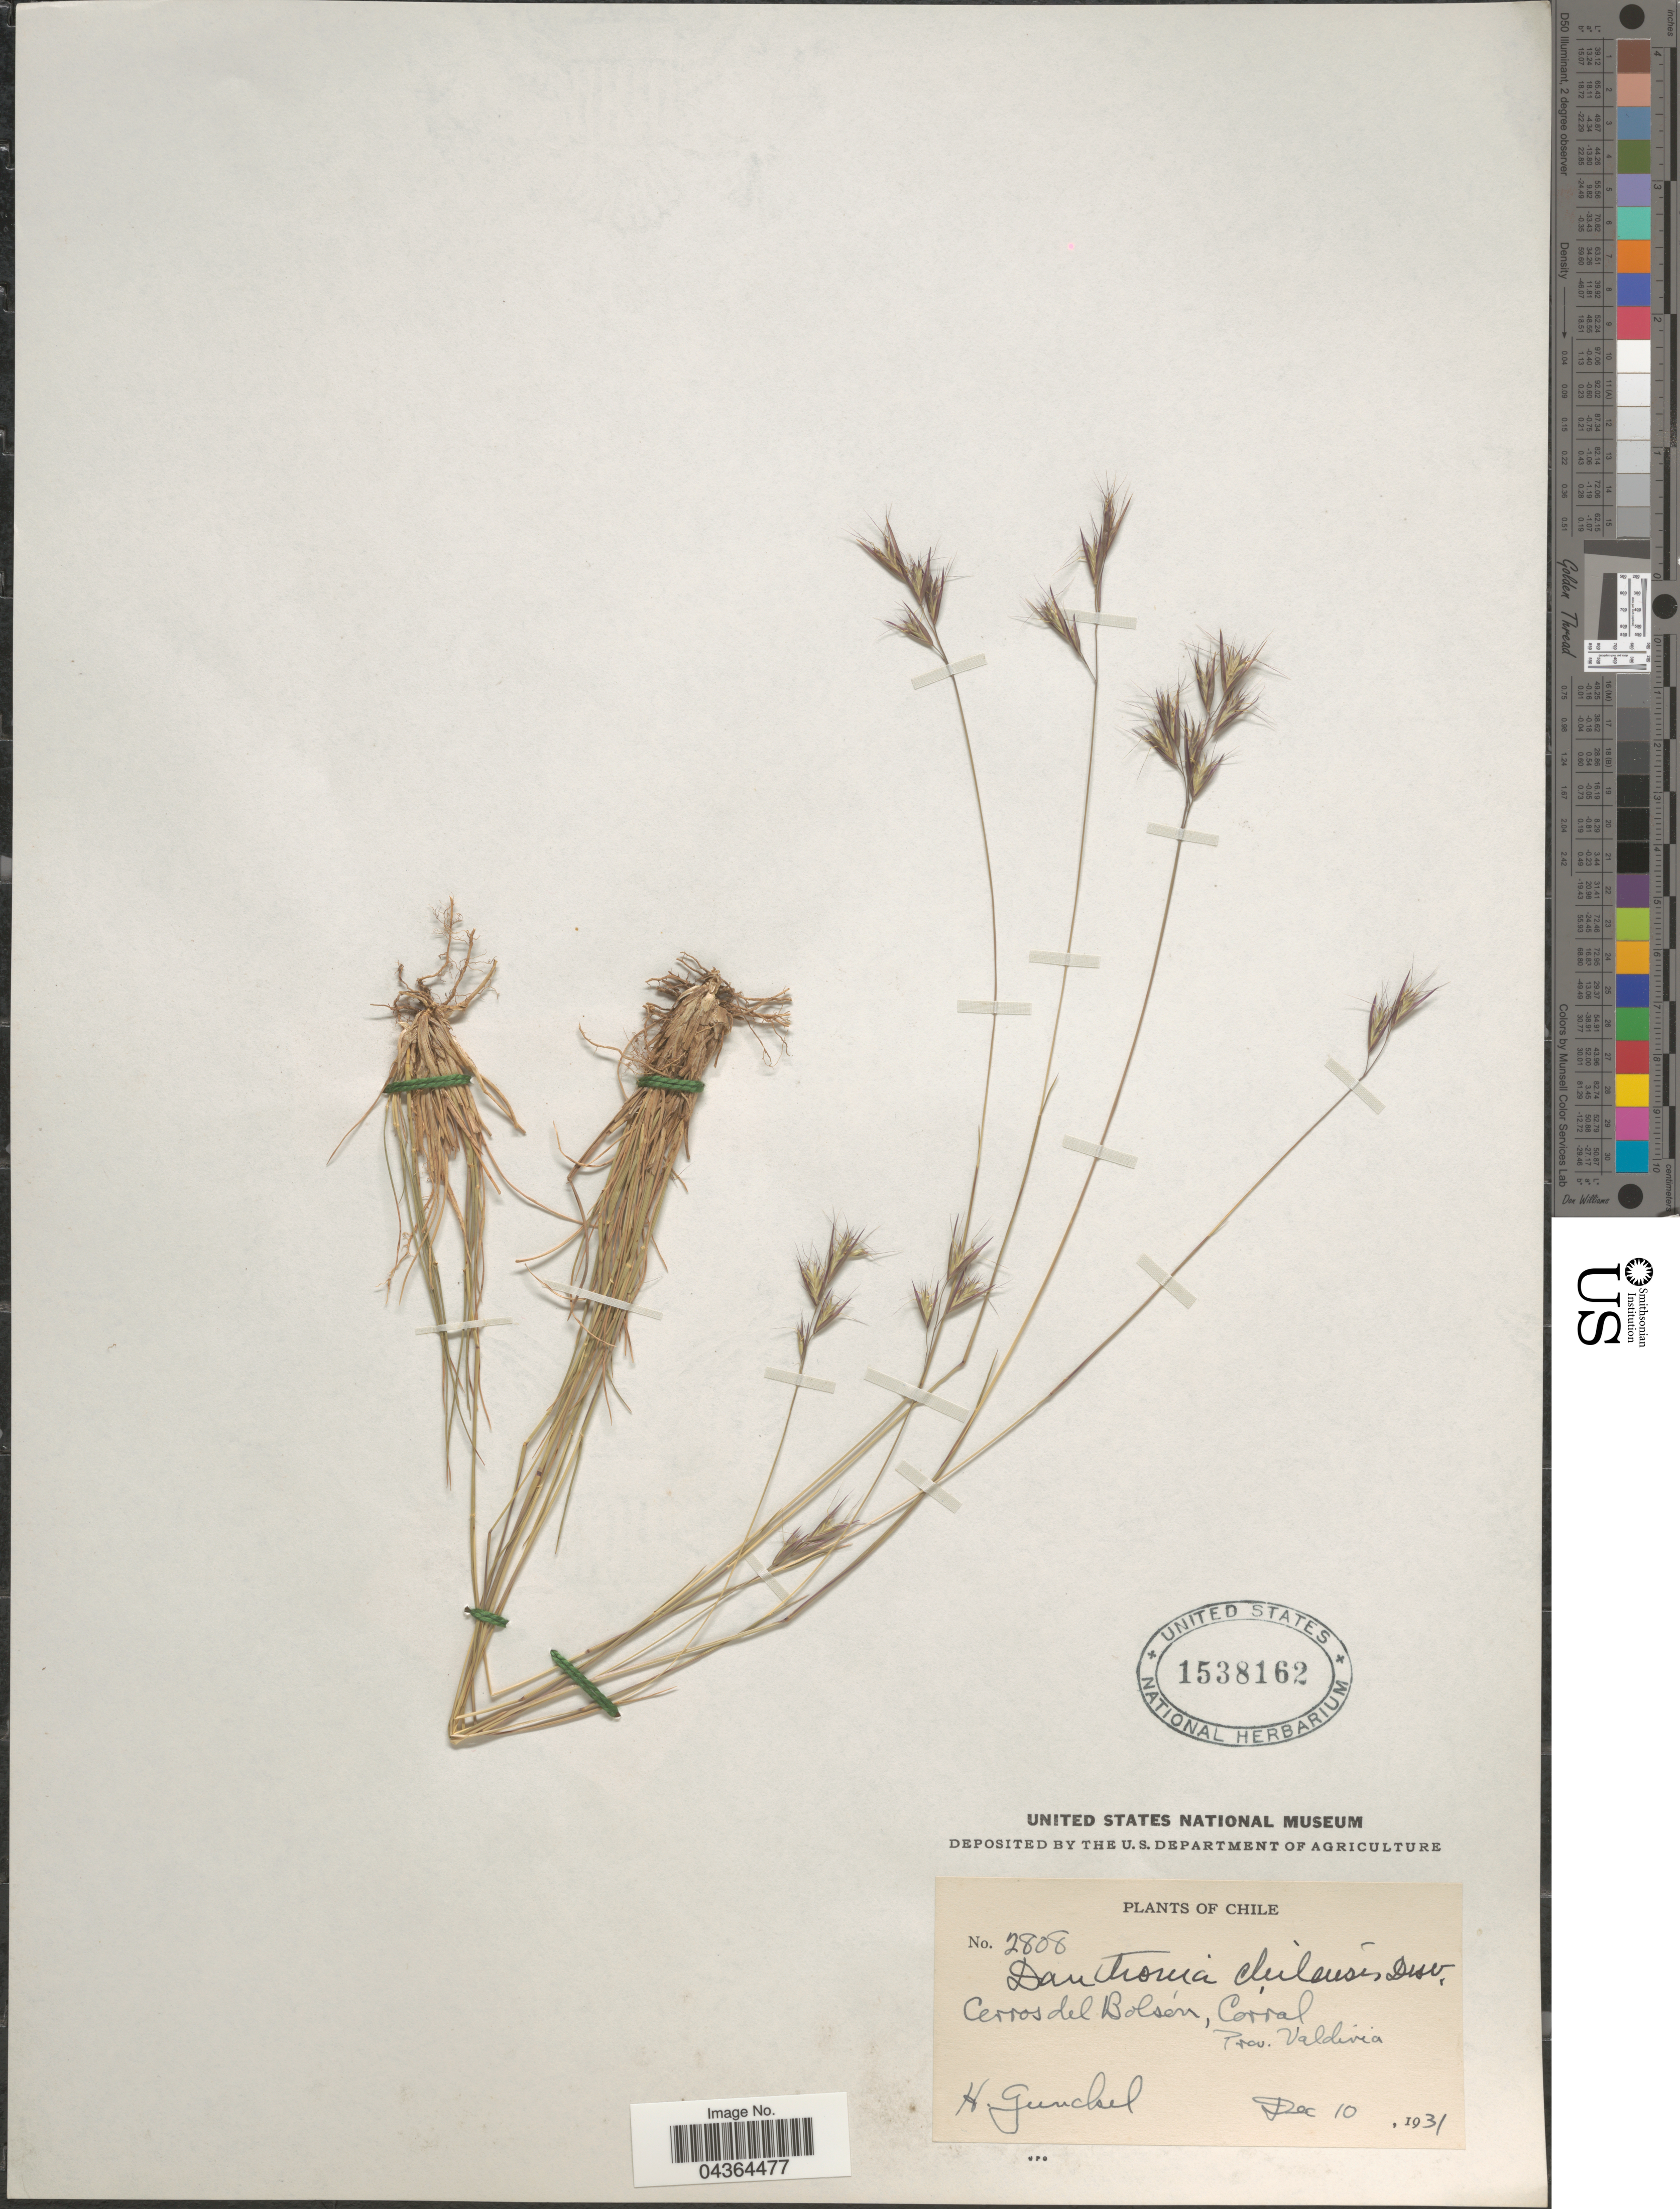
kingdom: Plantae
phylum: Tracheophyta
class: Liliopsida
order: Poales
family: Poaceae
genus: Danthonia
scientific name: Danthonia chilensis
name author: É. Desv.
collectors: H. Gunckel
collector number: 2808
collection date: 1931-12-10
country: Chile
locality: Cerros del Bolsén, Corral. Prov. Valdivia.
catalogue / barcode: US 1538162